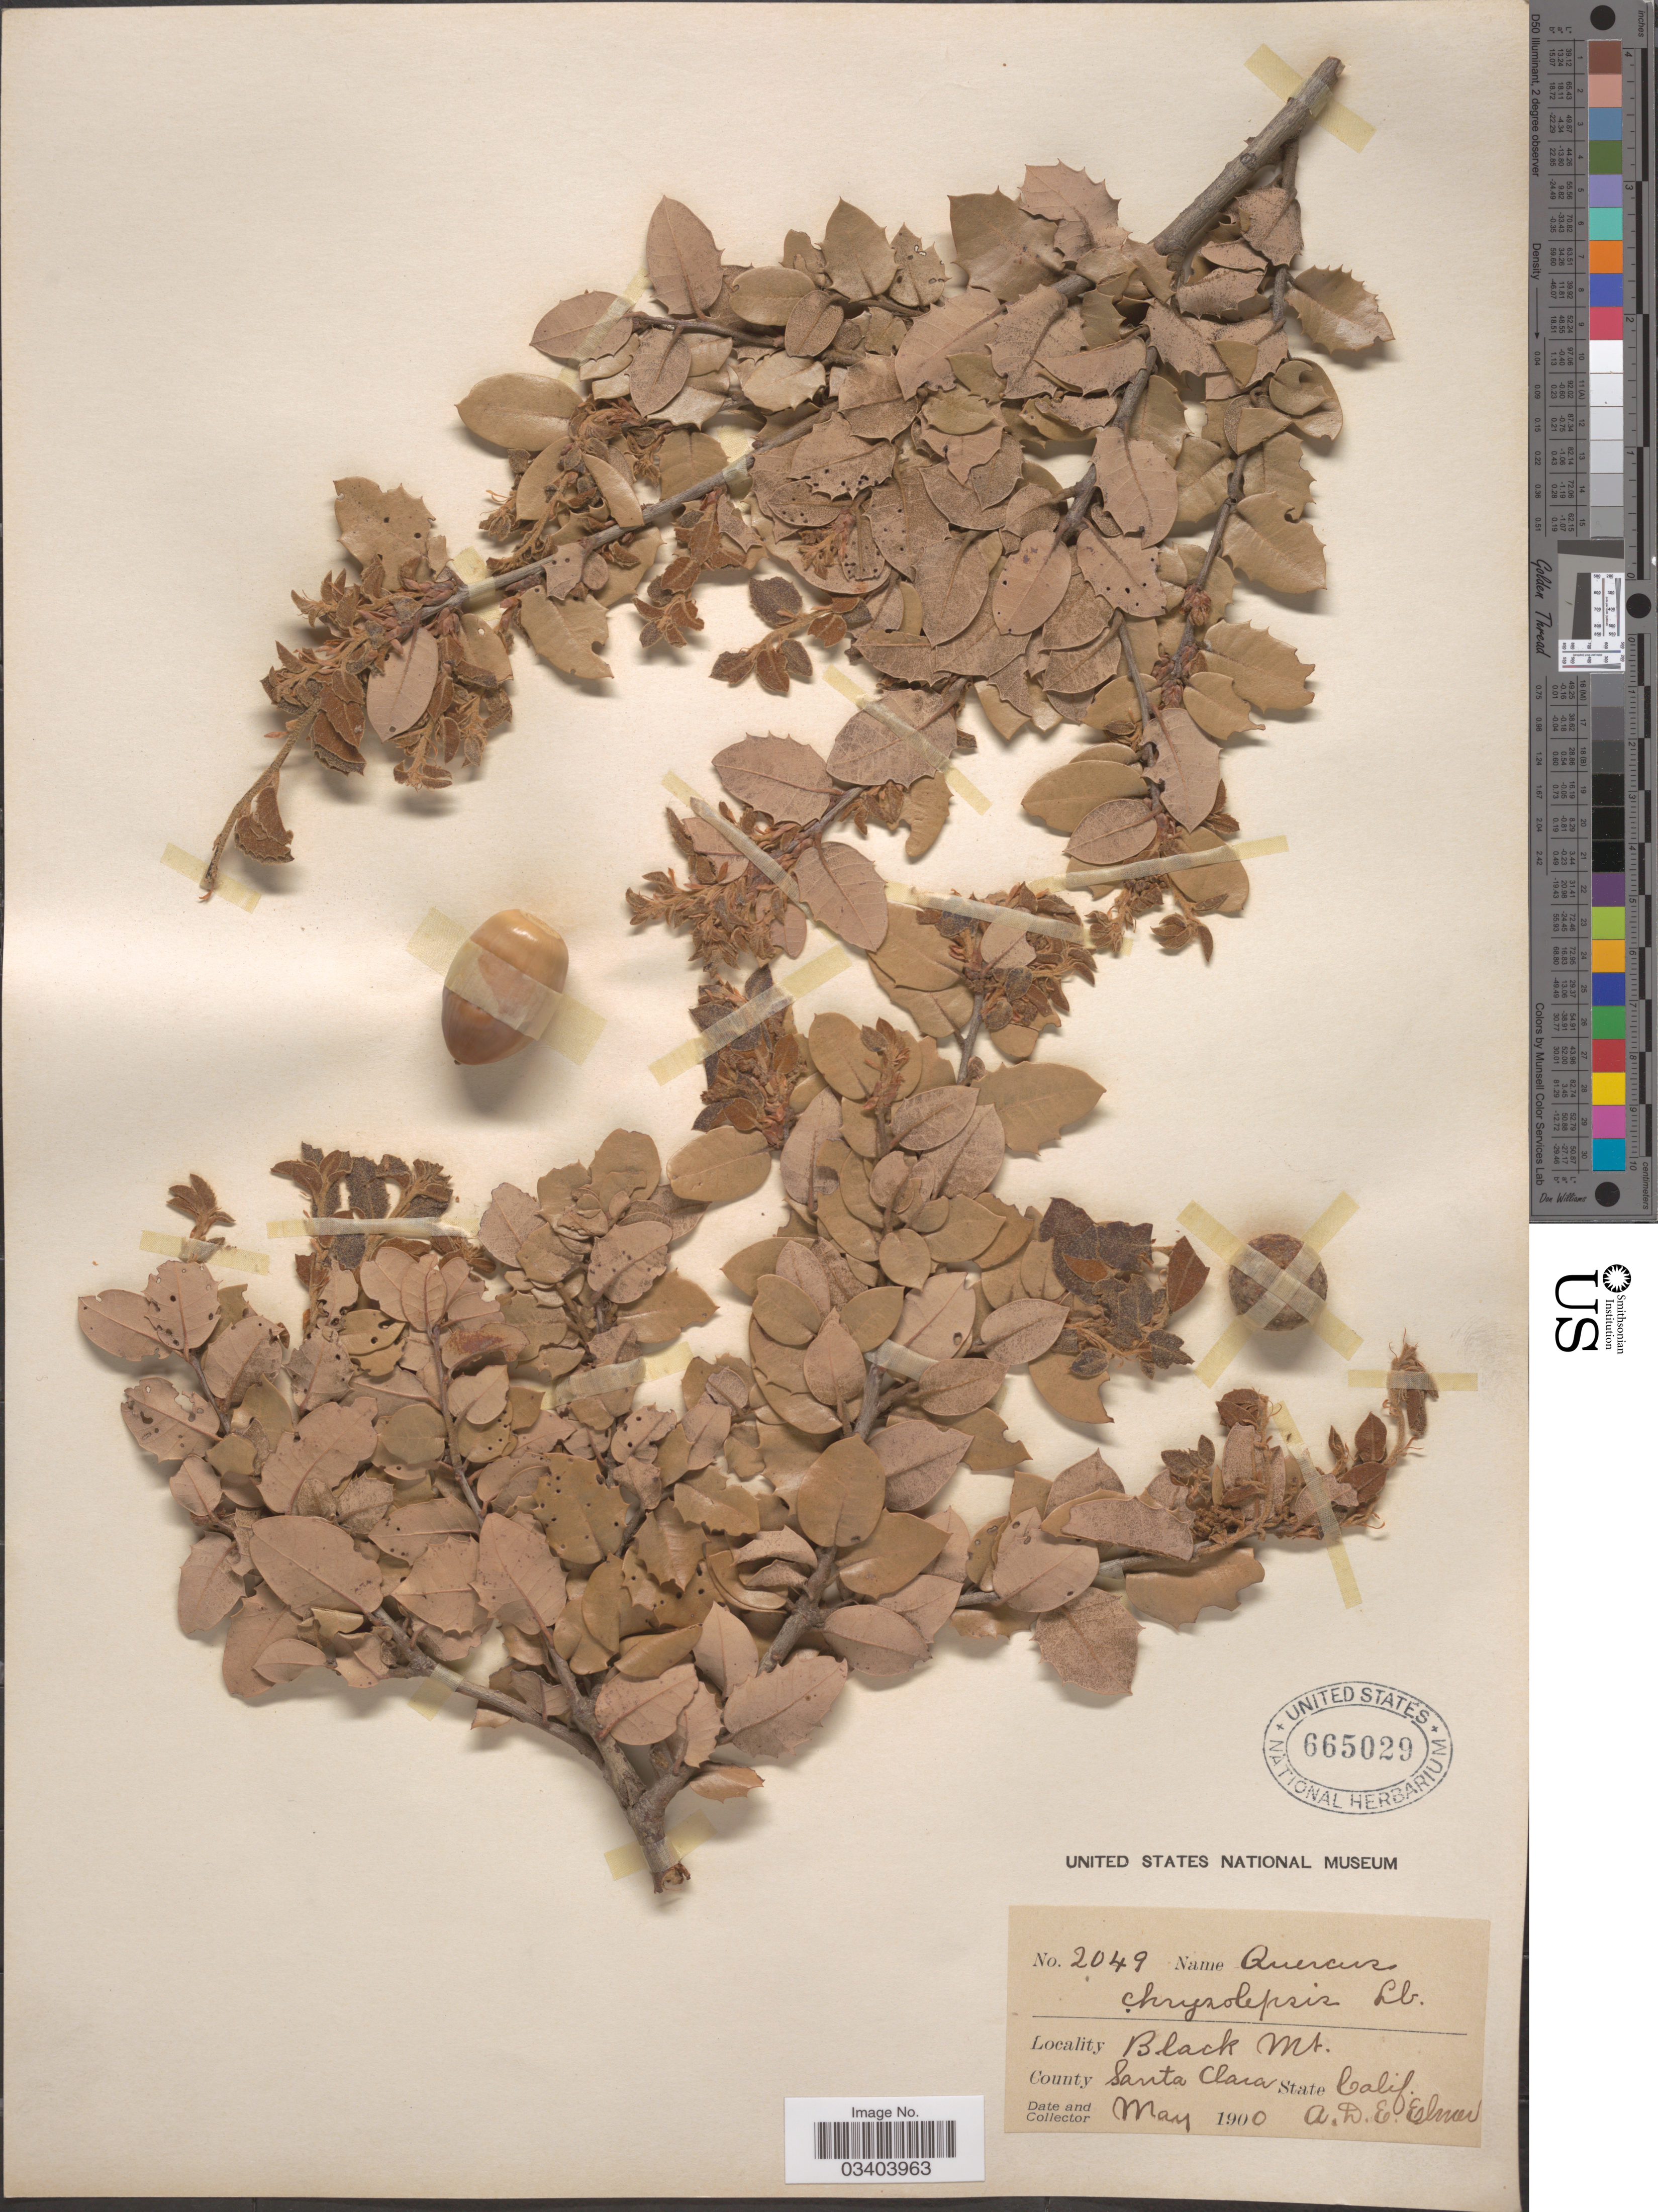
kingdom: Plantae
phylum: Tracheophyta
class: Magnoliopsida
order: Fagales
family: Fagaceae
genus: Quercus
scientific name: Quercus chrysolepis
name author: Liebm.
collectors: A. D. E. Elmer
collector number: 2049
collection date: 1900-05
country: United States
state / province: California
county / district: Santa Clara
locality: Black Mt. County Santa Clara.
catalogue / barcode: US 665029